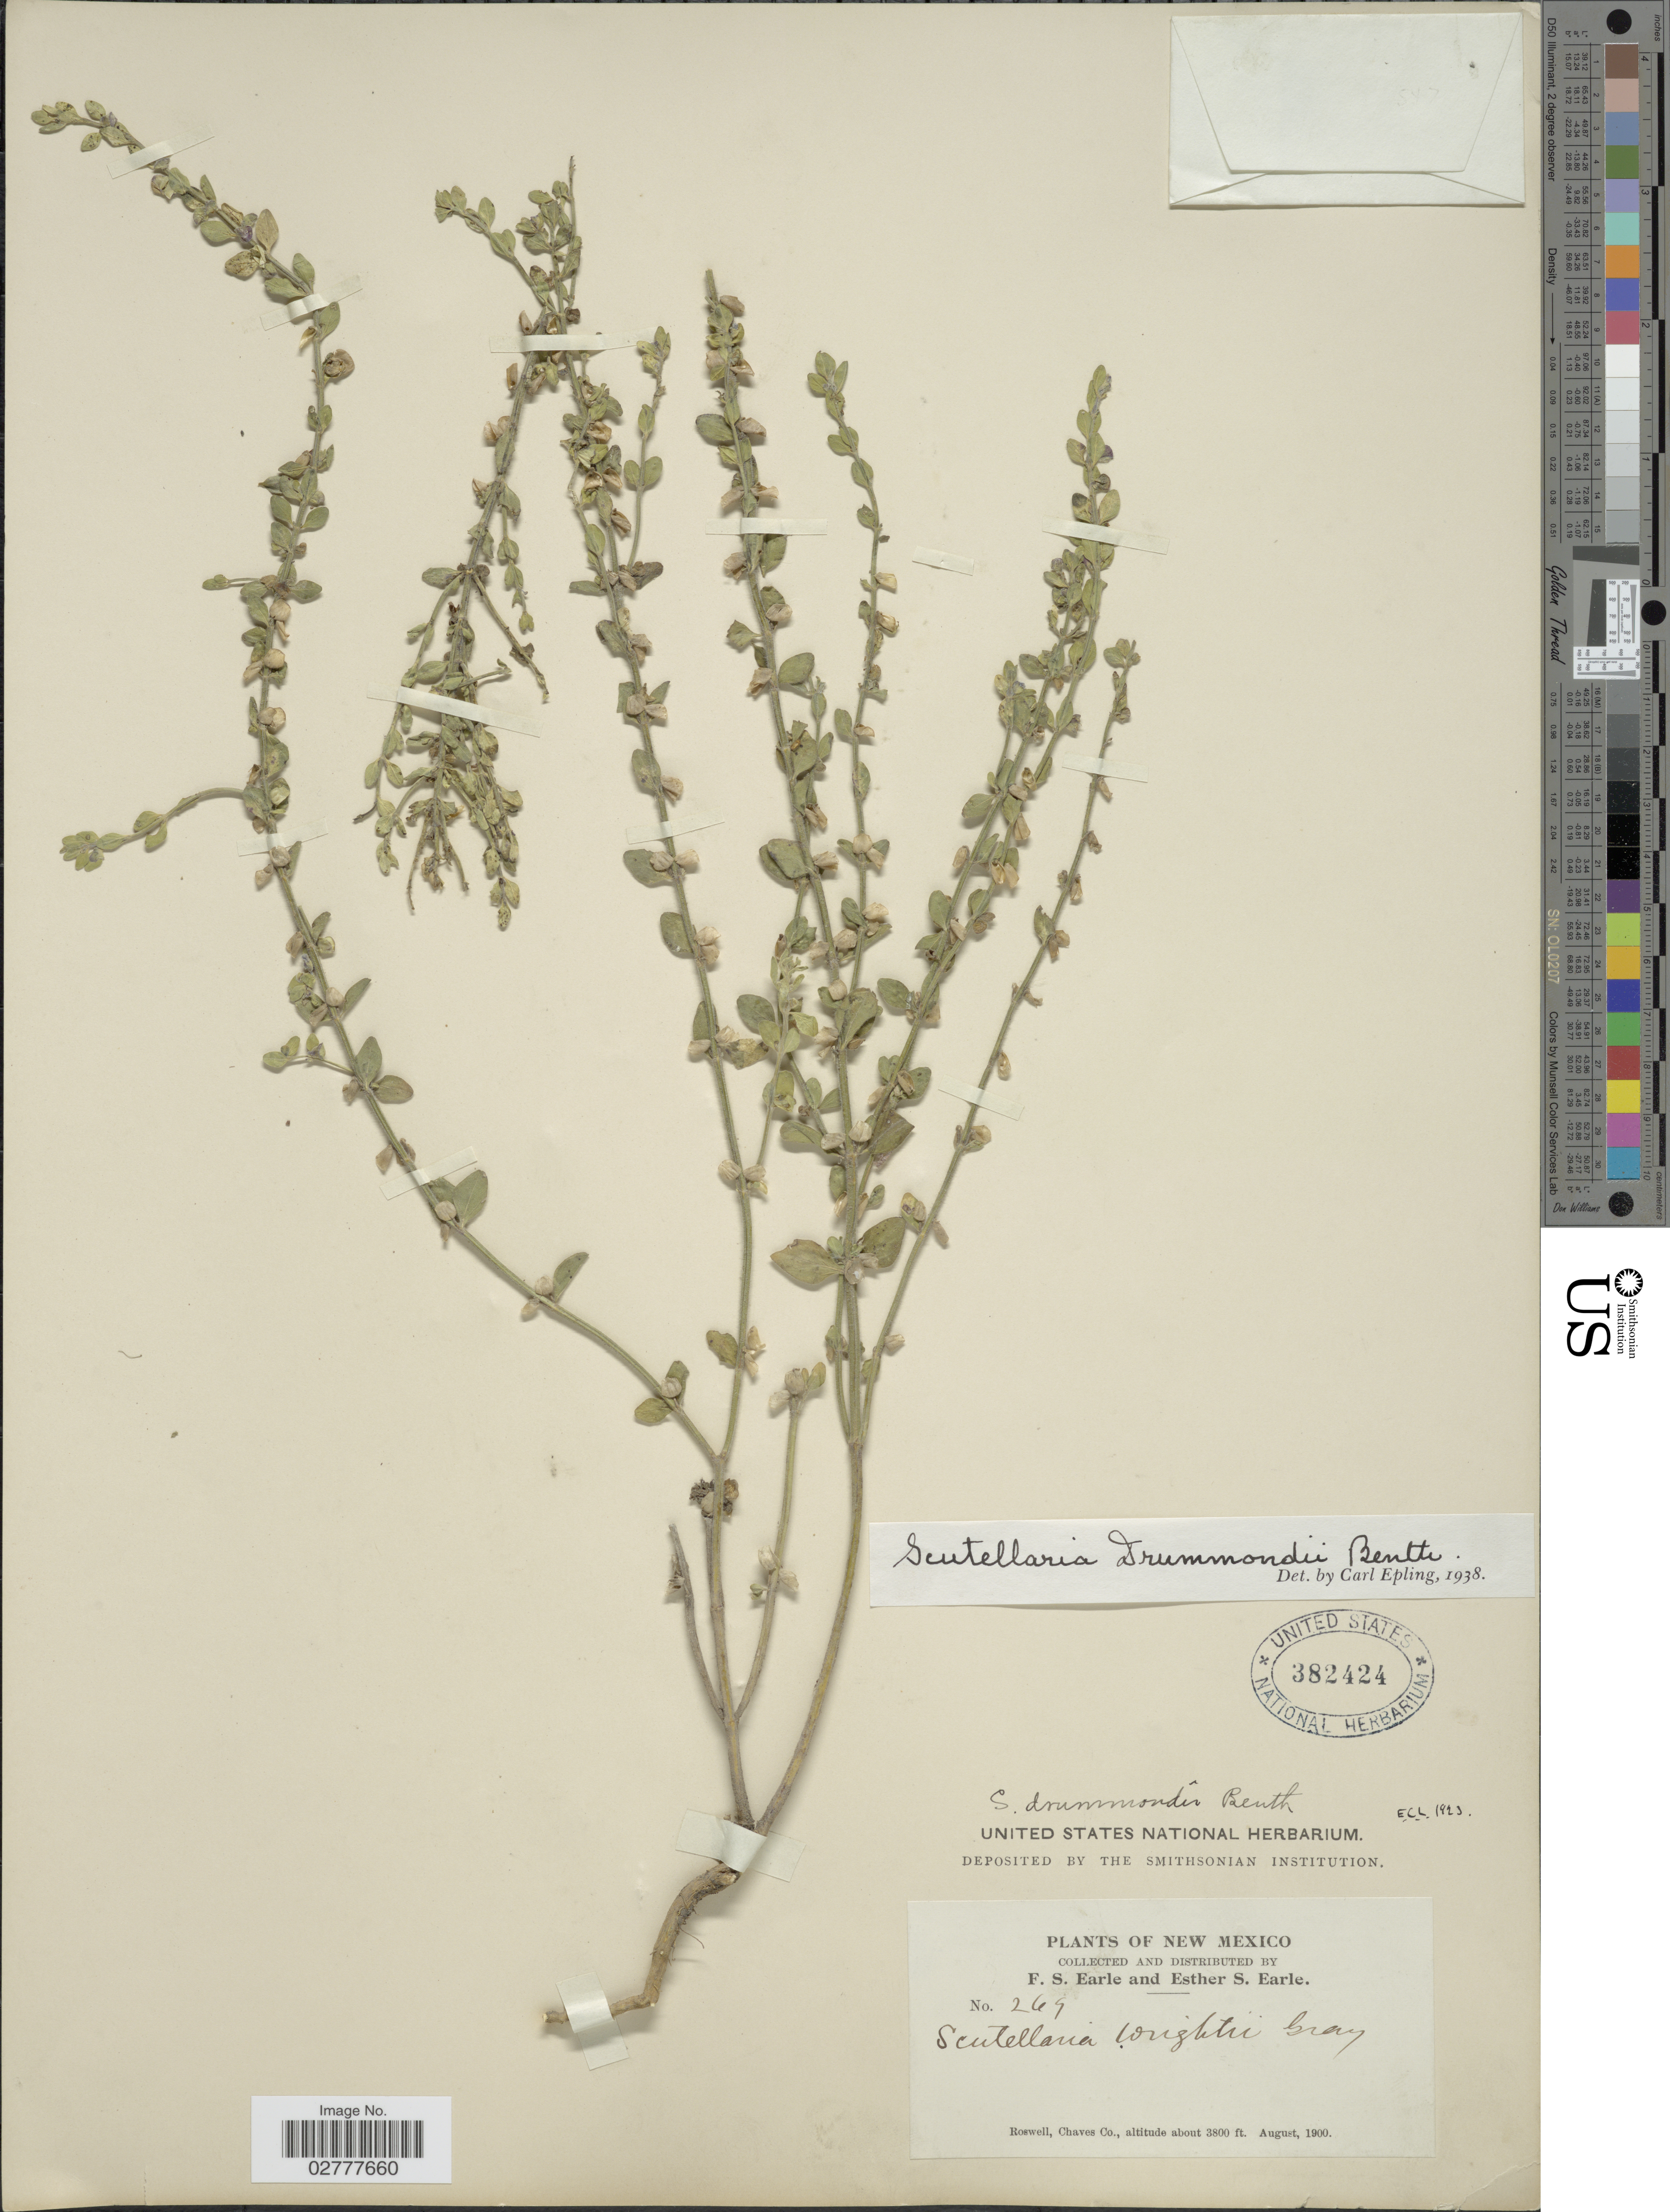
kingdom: Plantae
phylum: Tracheophyta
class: Magnoliopsida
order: Lamiales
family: Lamiaceae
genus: Scutellaria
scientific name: Scutellaria drummondii var. edwardsiana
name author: Benth.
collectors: F. S. Earle & E. S. Earle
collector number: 249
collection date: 1900-08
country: United States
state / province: New Mexico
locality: Roswell, Chaves Co.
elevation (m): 1158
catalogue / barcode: US 382424